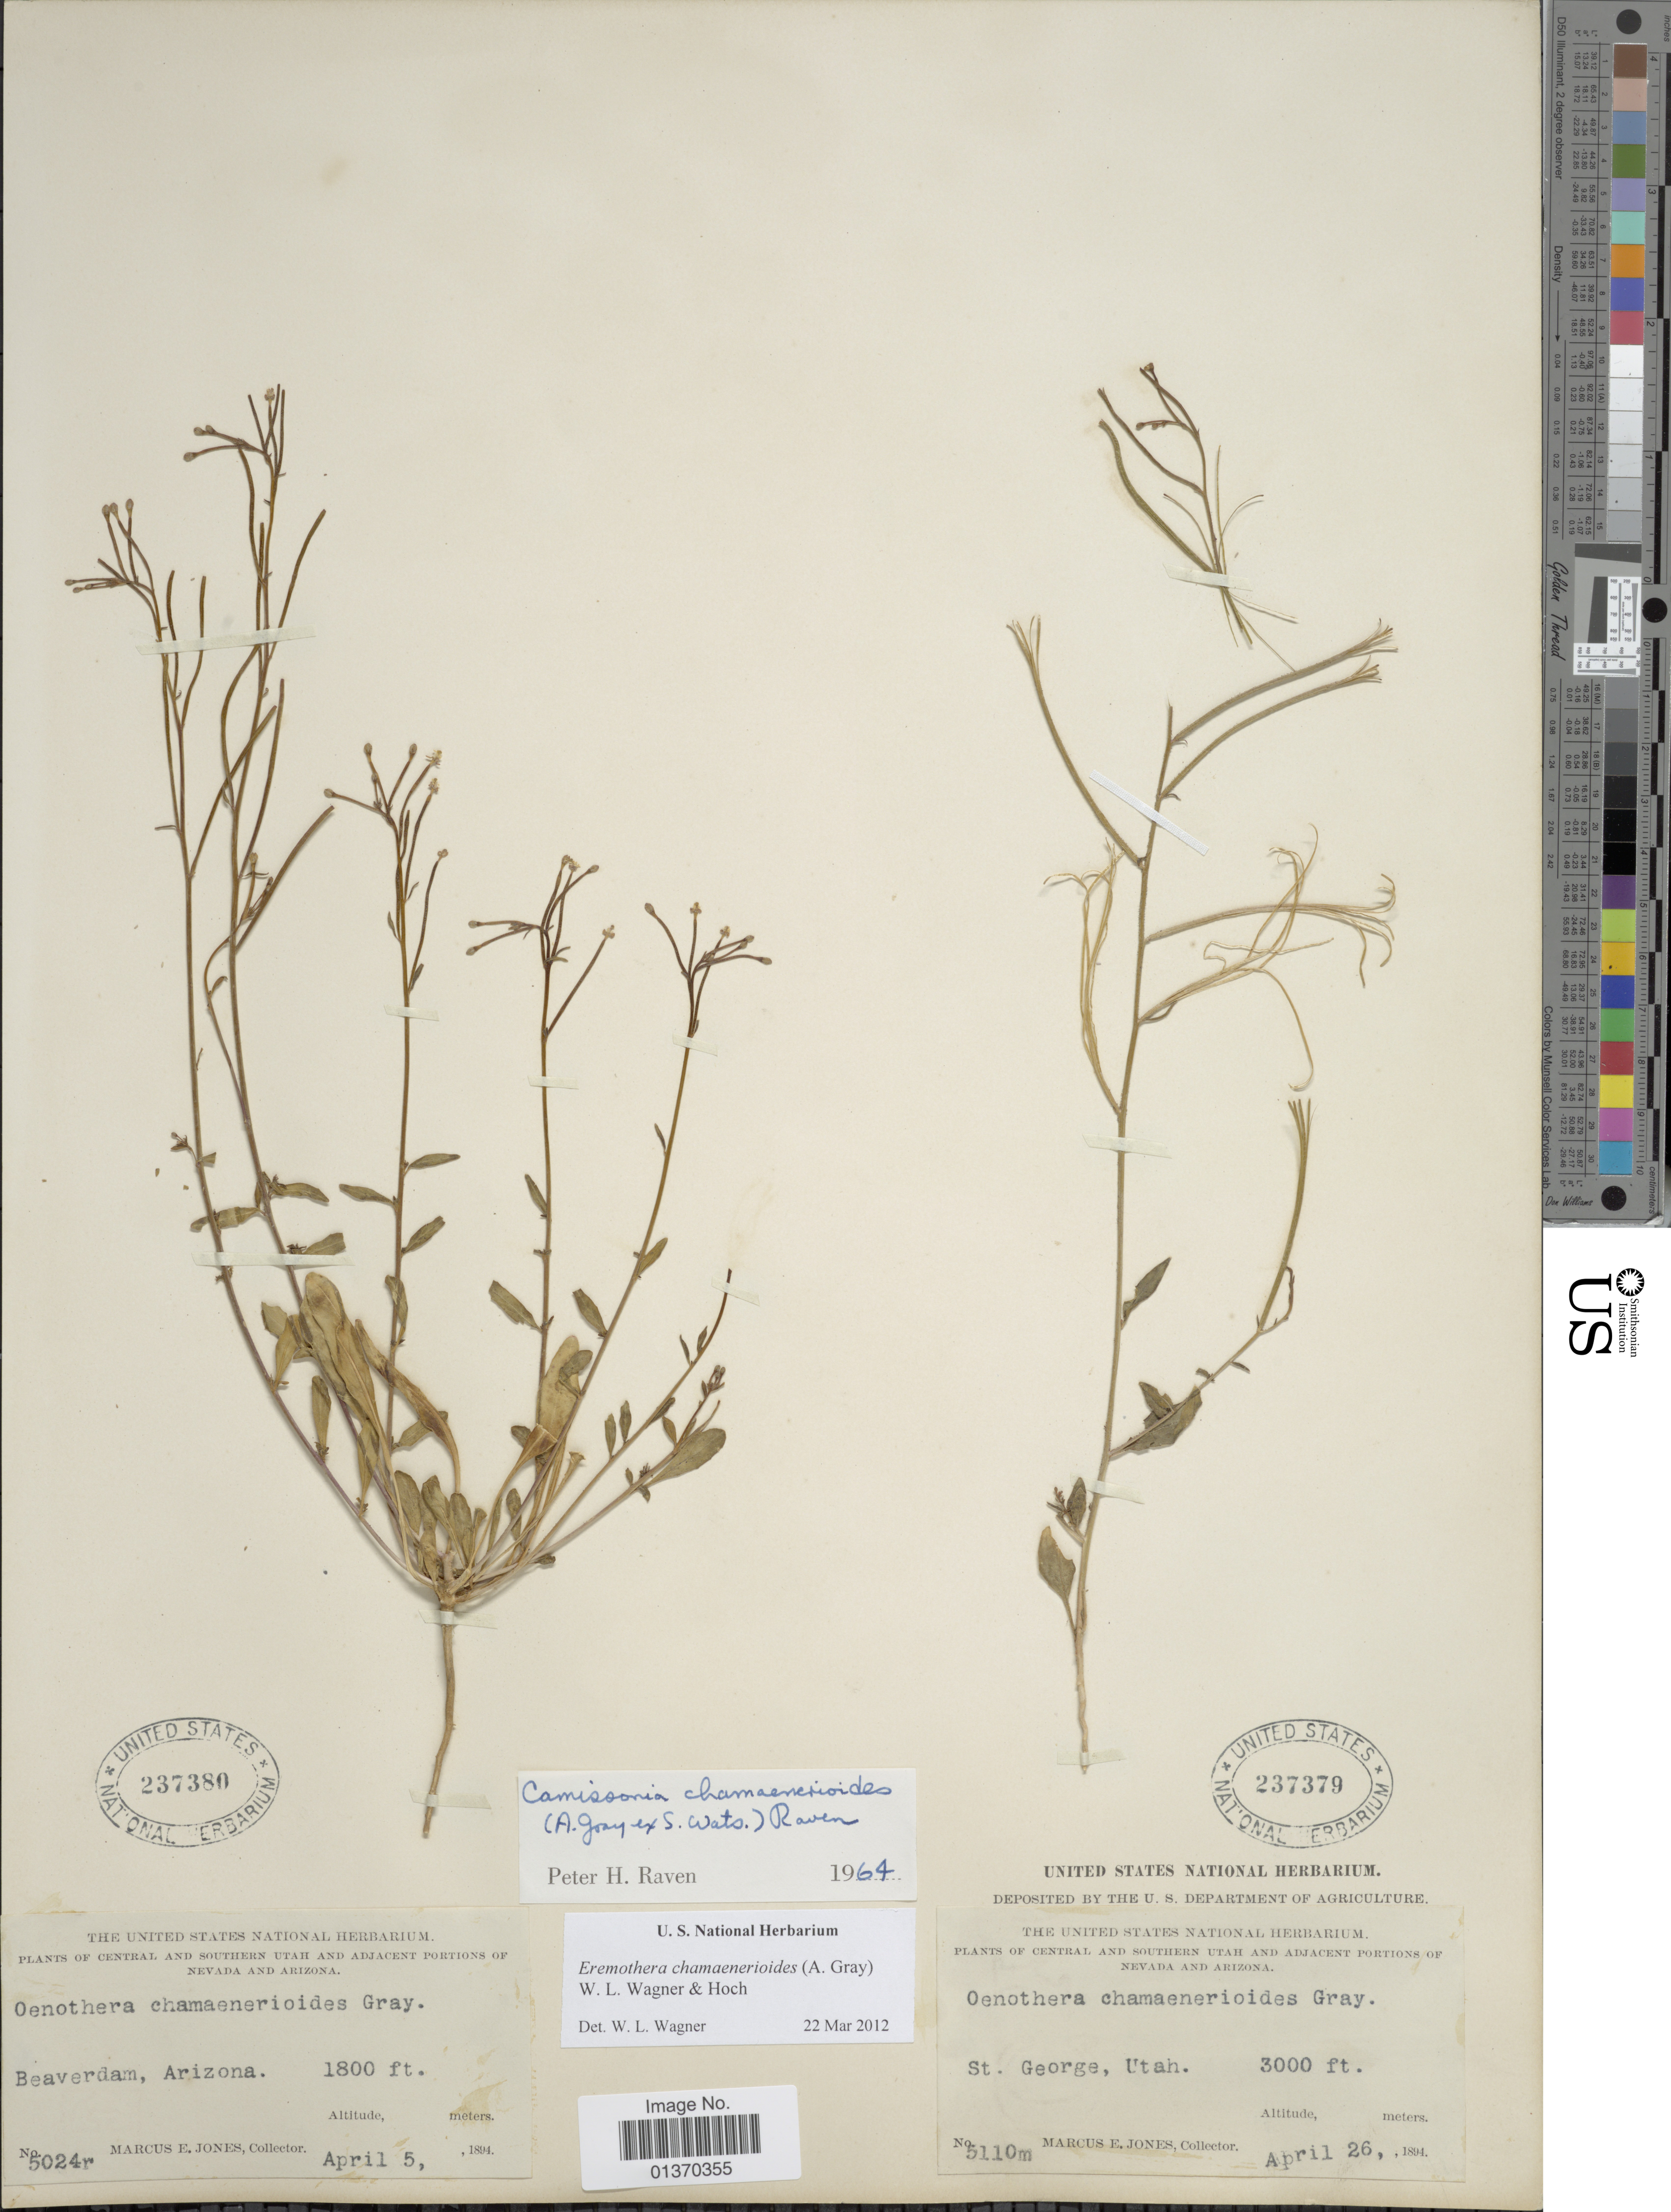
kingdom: Plantae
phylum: Tracheophyta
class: Magnoliopsida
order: Myrtales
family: Onagraceae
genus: Eremothera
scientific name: Eremothera chamaenerioides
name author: (A. Gray) W.L. Wagner & Hoch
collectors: M. E. Jones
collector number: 5024r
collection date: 1894-04-05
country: United States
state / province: Arizona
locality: Central and Southern Utah and Adjacent Portions of Nevada and Arizona, Beaverdam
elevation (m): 549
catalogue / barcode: US 237380